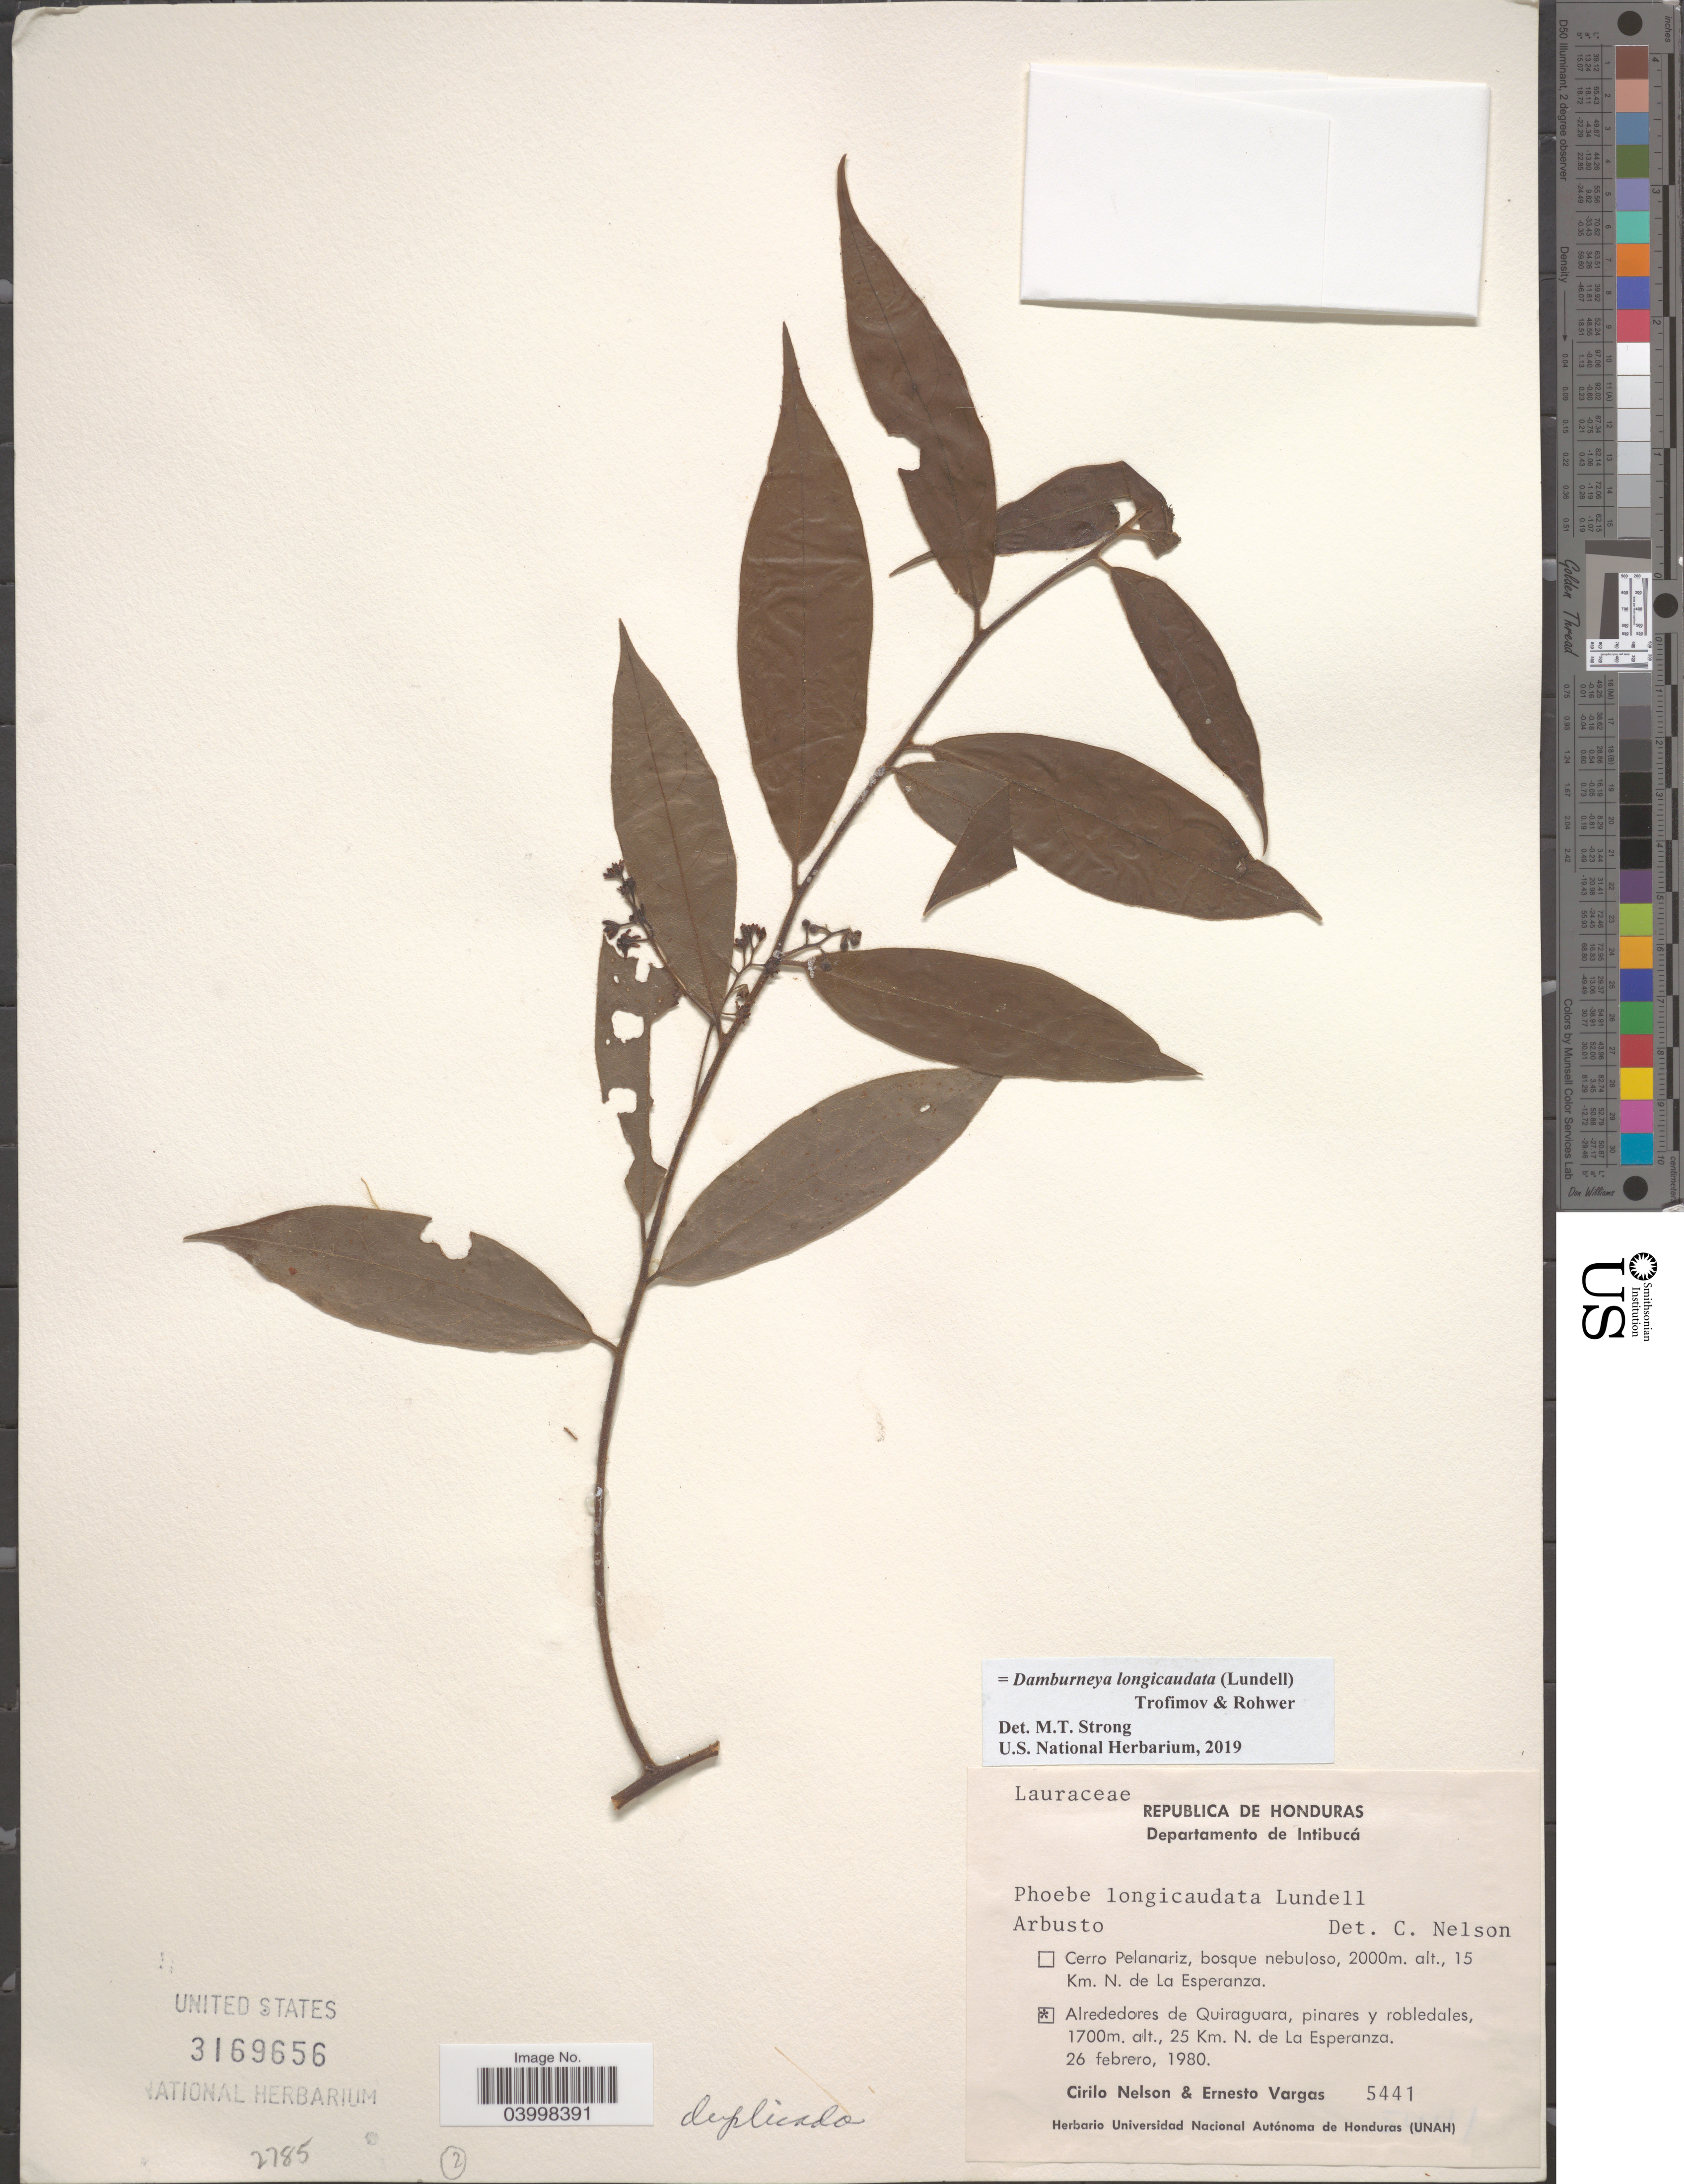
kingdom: Plantae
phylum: Tracheophyta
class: Magnoliopsida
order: Laurales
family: Lauraceae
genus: Damburneya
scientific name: Damburneya longicaudata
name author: (Lundell) Trofimov & Rohwer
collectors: C. Nelson & E. Vargas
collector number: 5441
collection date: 1980-02-26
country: Honduras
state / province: Intibuca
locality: Departamento de Intibucá. Alrededores de Quireguara, 25 Km. N. de La Esperanza.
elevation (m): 1700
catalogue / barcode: US 3169656